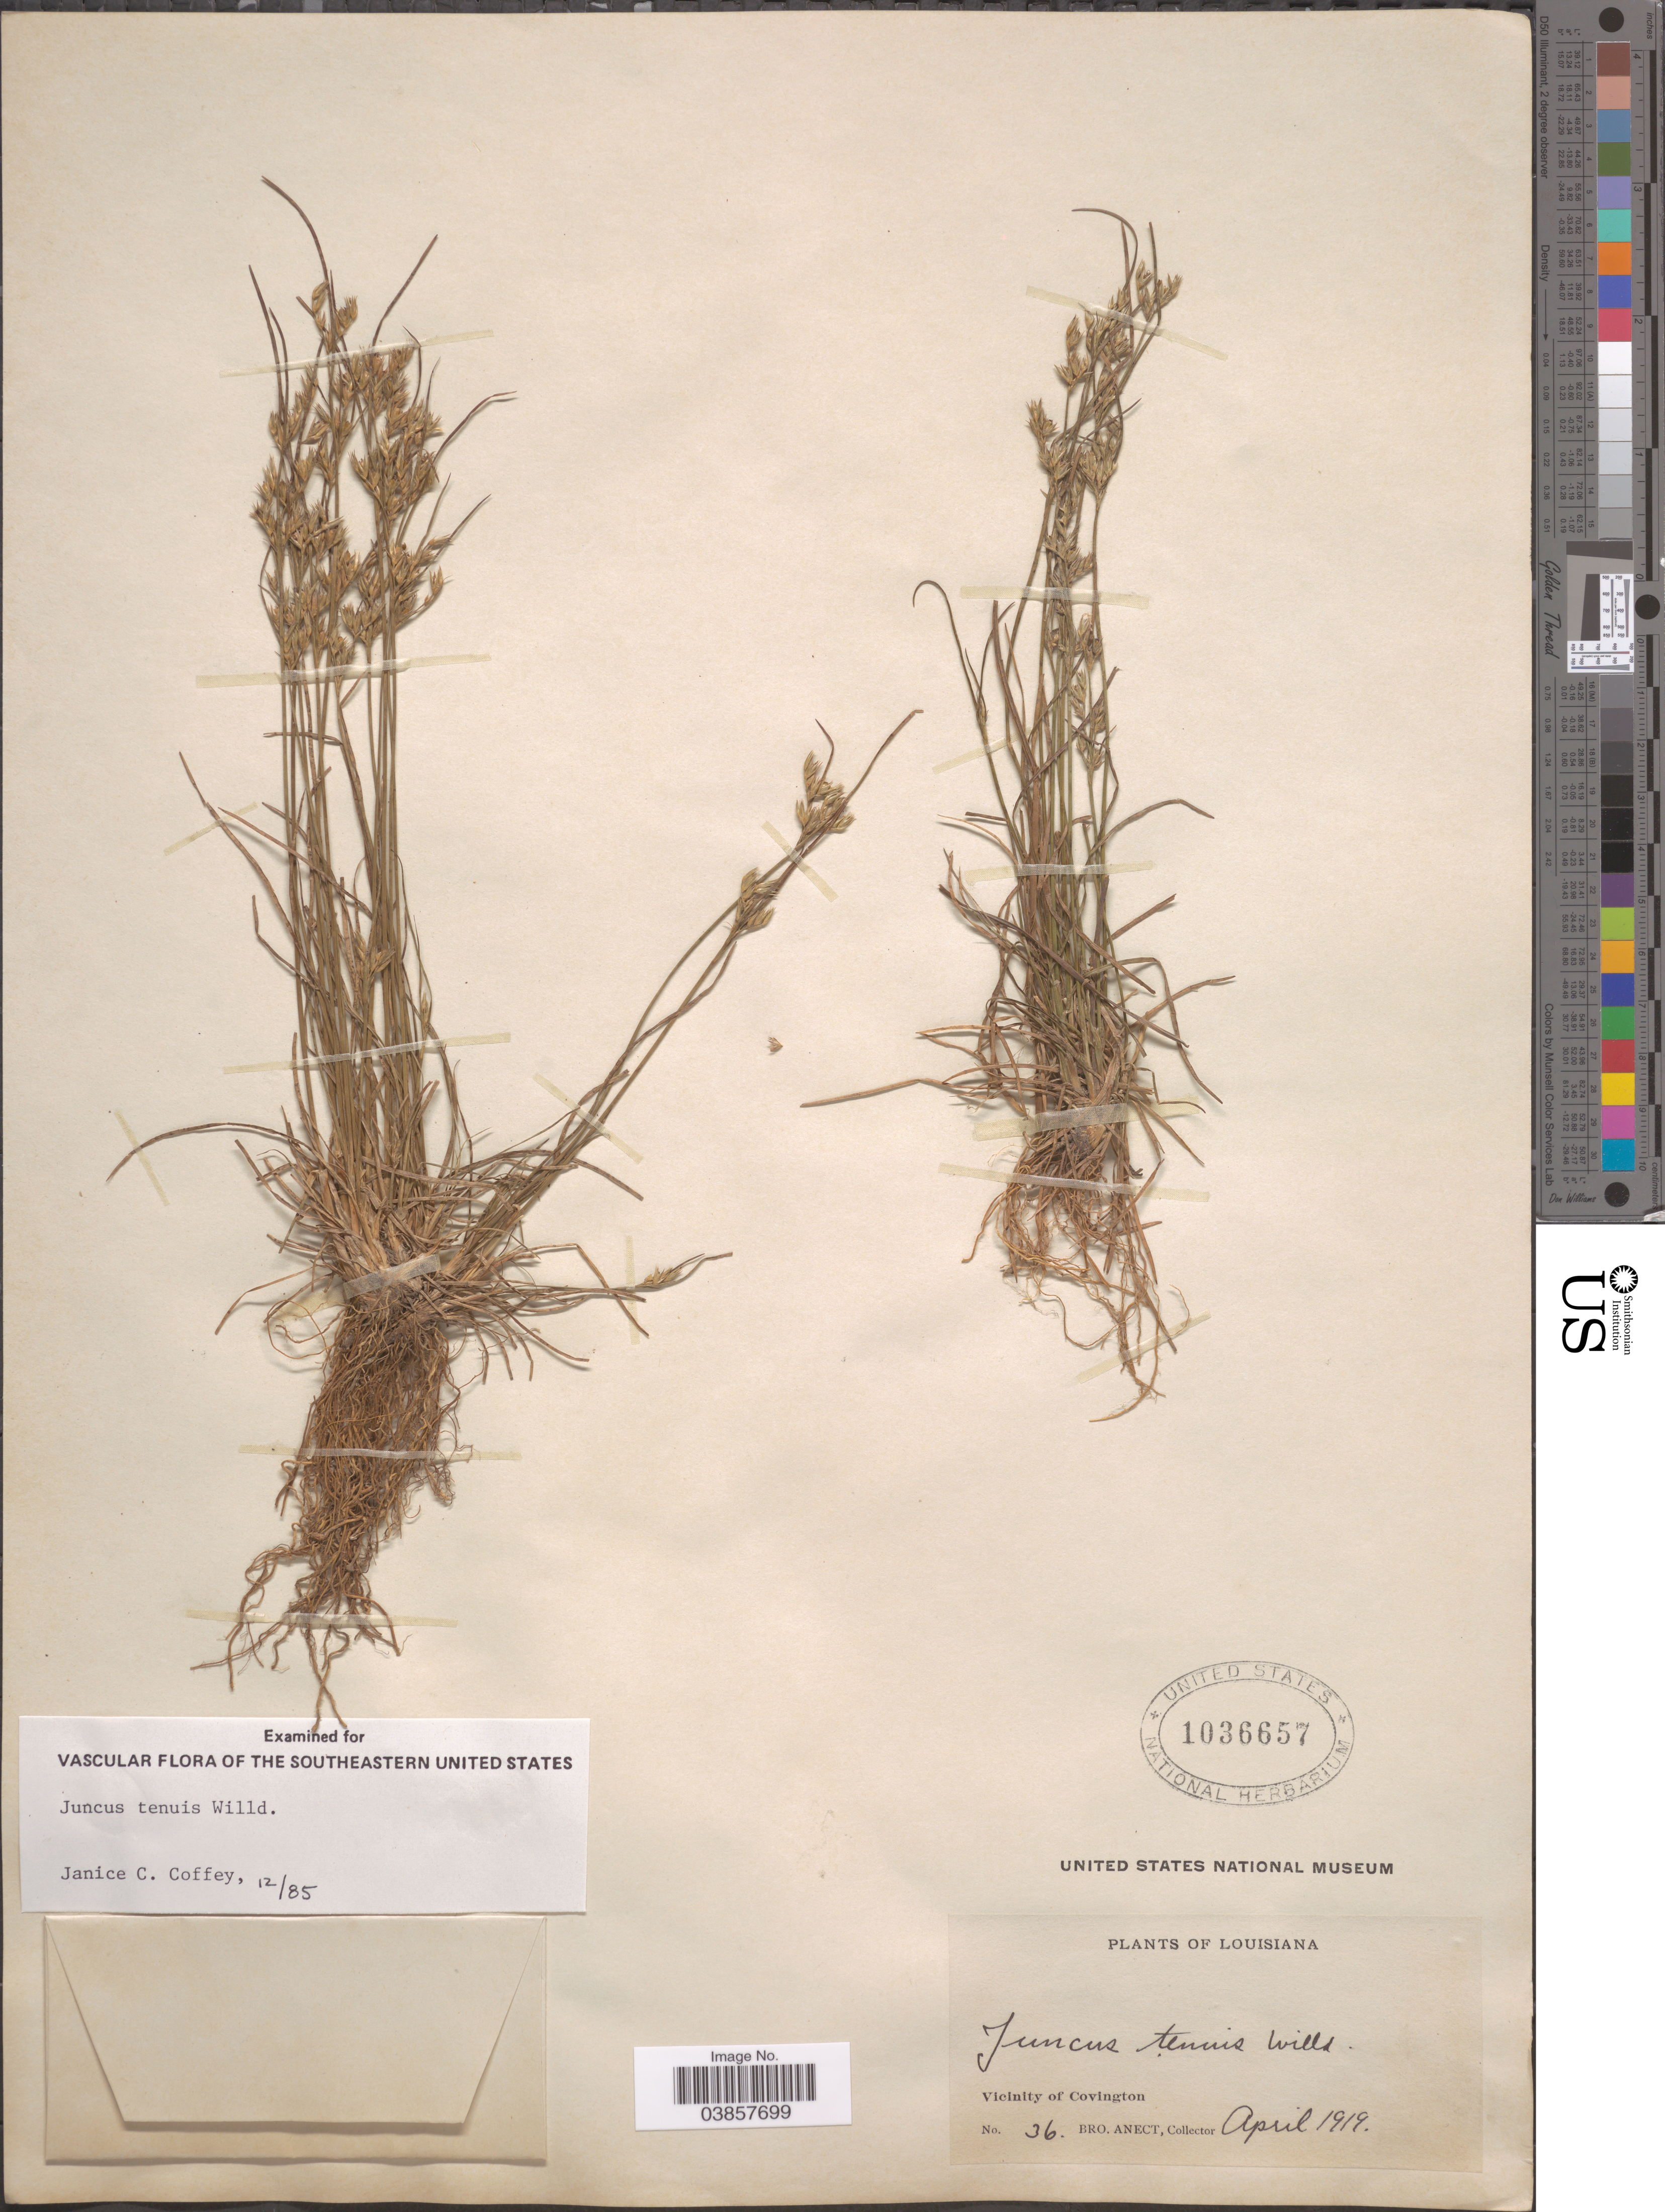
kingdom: Plantae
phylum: Tracheophyta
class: Liliopsida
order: Poales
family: Juncaceae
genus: Juncus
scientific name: Juncus tenuis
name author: Willd.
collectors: B. Anect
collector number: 36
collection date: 1919-04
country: United States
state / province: Louisiana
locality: Vicinity of Covington.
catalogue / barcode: US 1036657